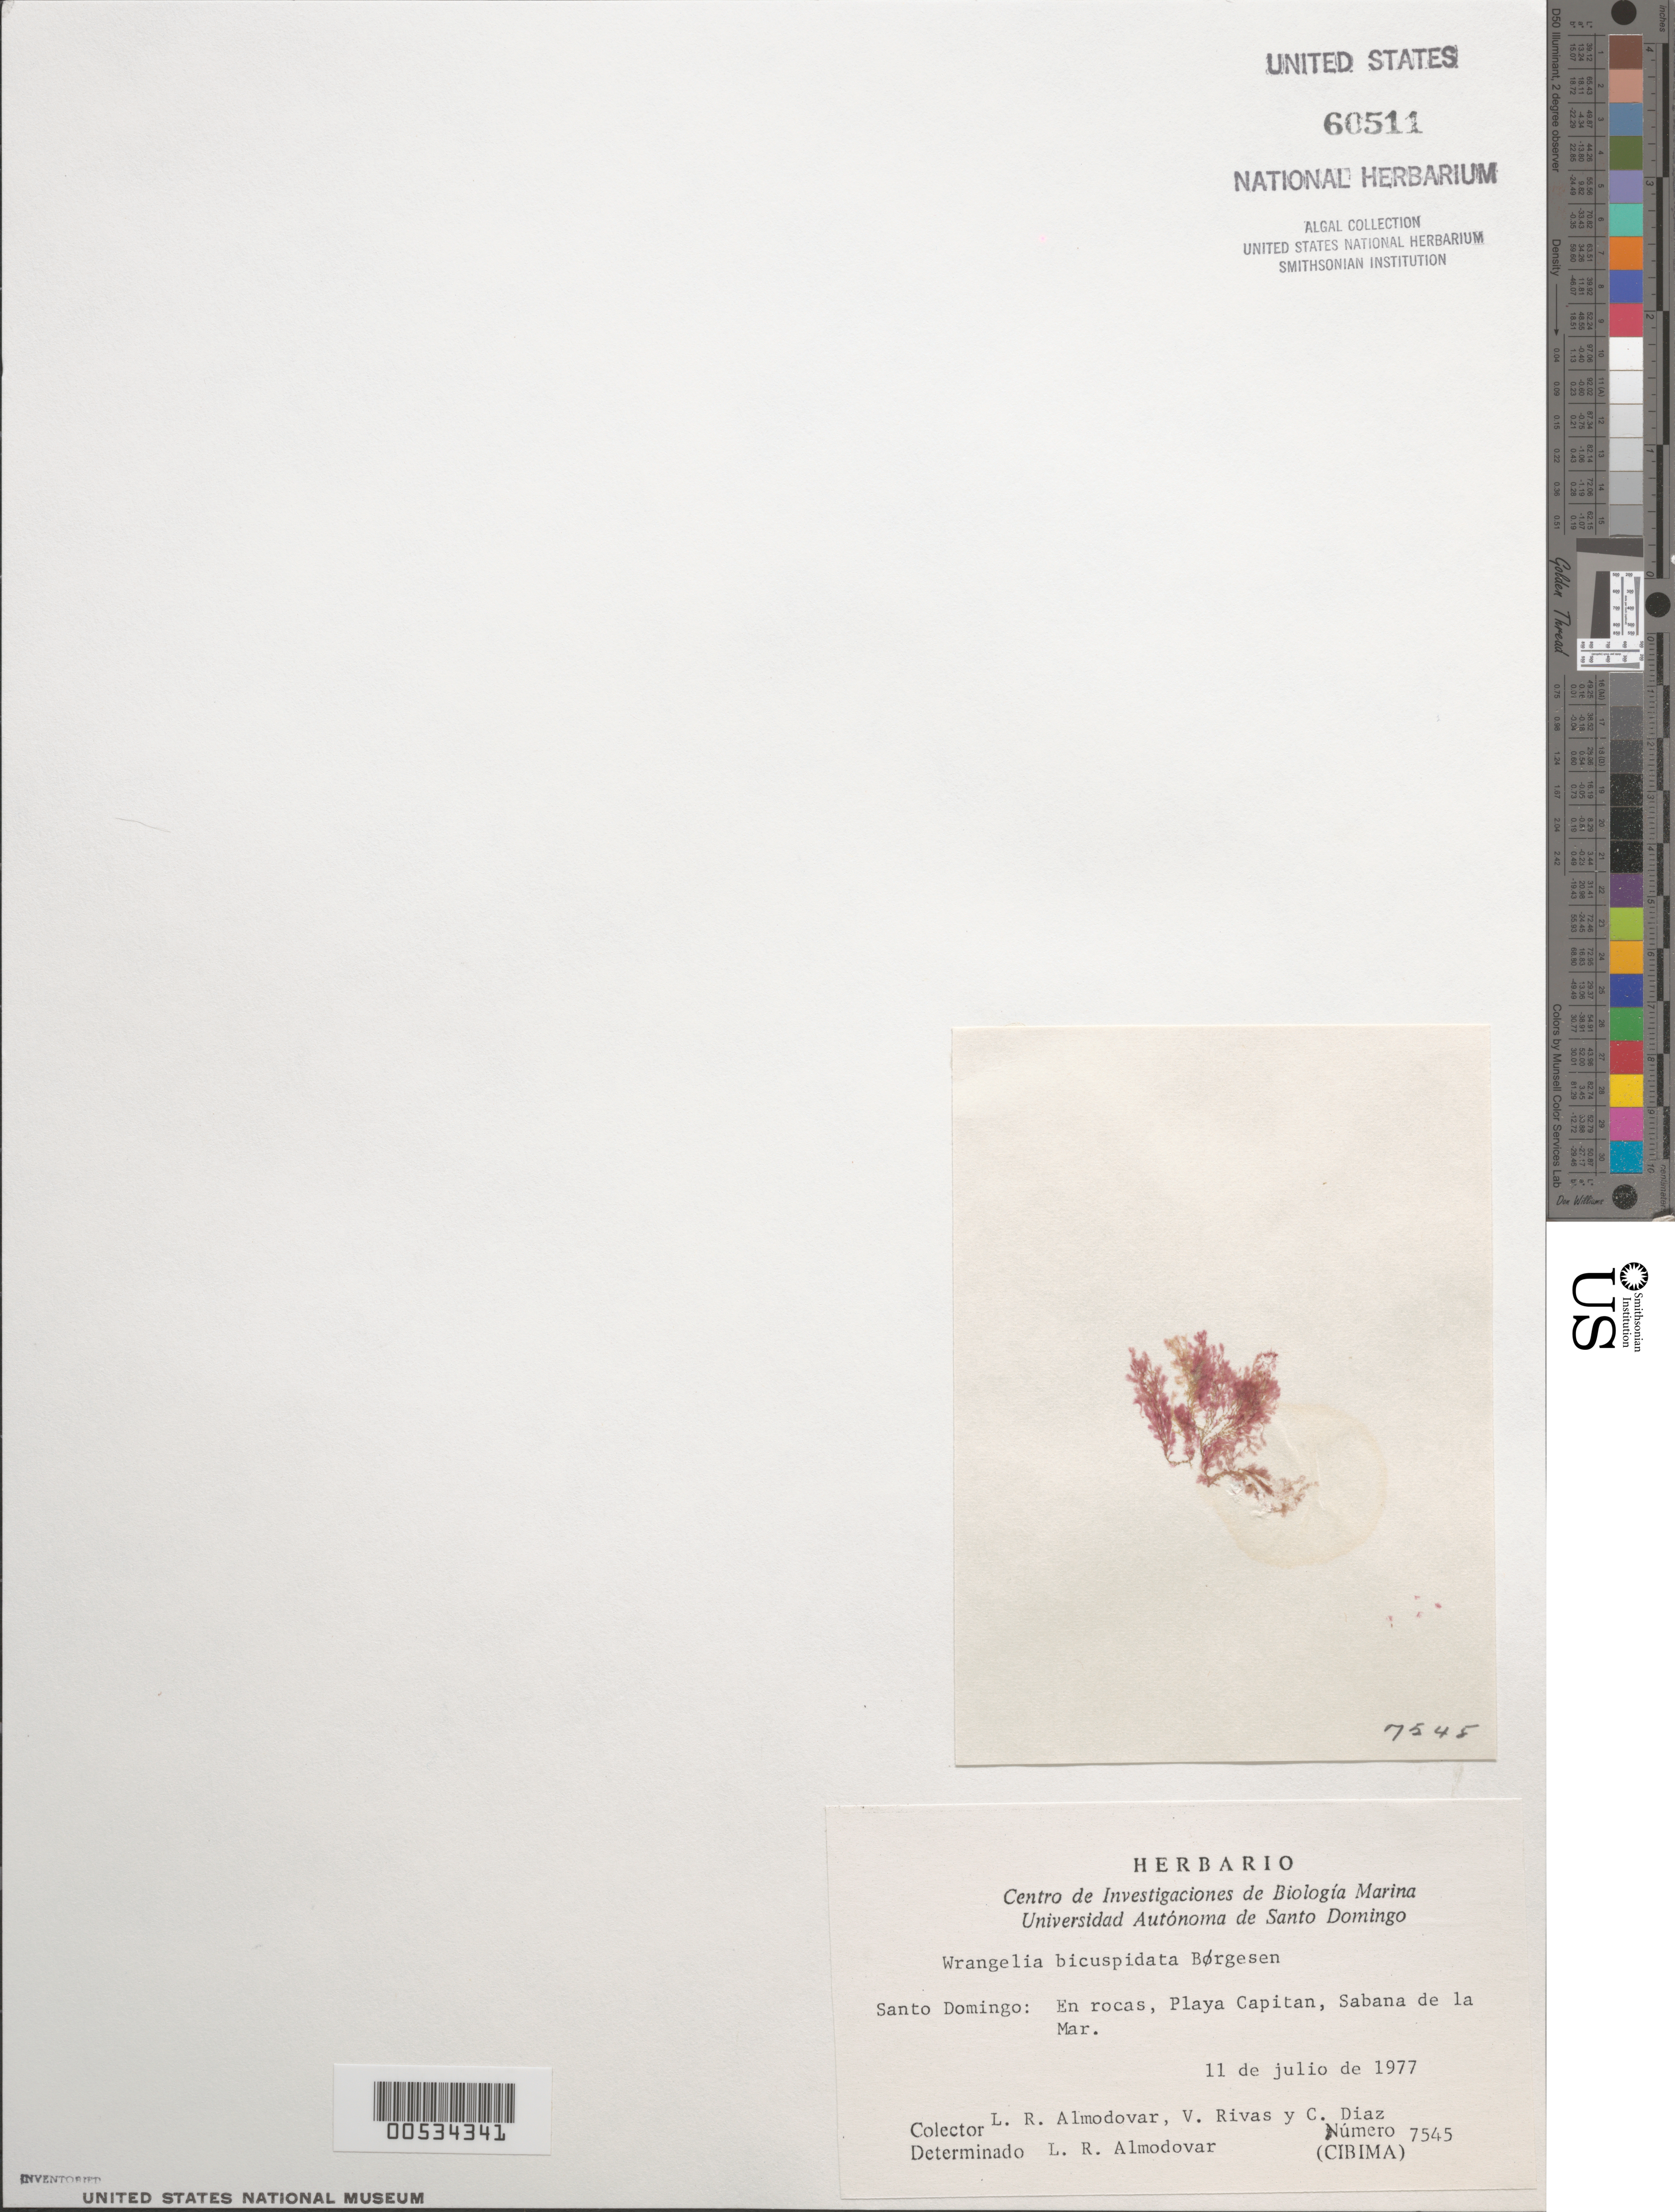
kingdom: Plantae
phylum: Rhodophyta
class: Florideophyceae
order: Ceramiales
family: Wrangeliaceae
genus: Wrangelia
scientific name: Wrangelia bicuspidata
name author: Børgesen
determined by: Almodovar, L. R.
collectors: L. Almodovar, V. Rivas & C. Díaz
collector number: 7545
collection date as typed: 11 Jul 1977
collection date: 1977-07-11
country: Dominican Republic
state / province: El Seibo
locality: Playa Capitan, Sabana de la Mar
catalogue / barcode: US 60511